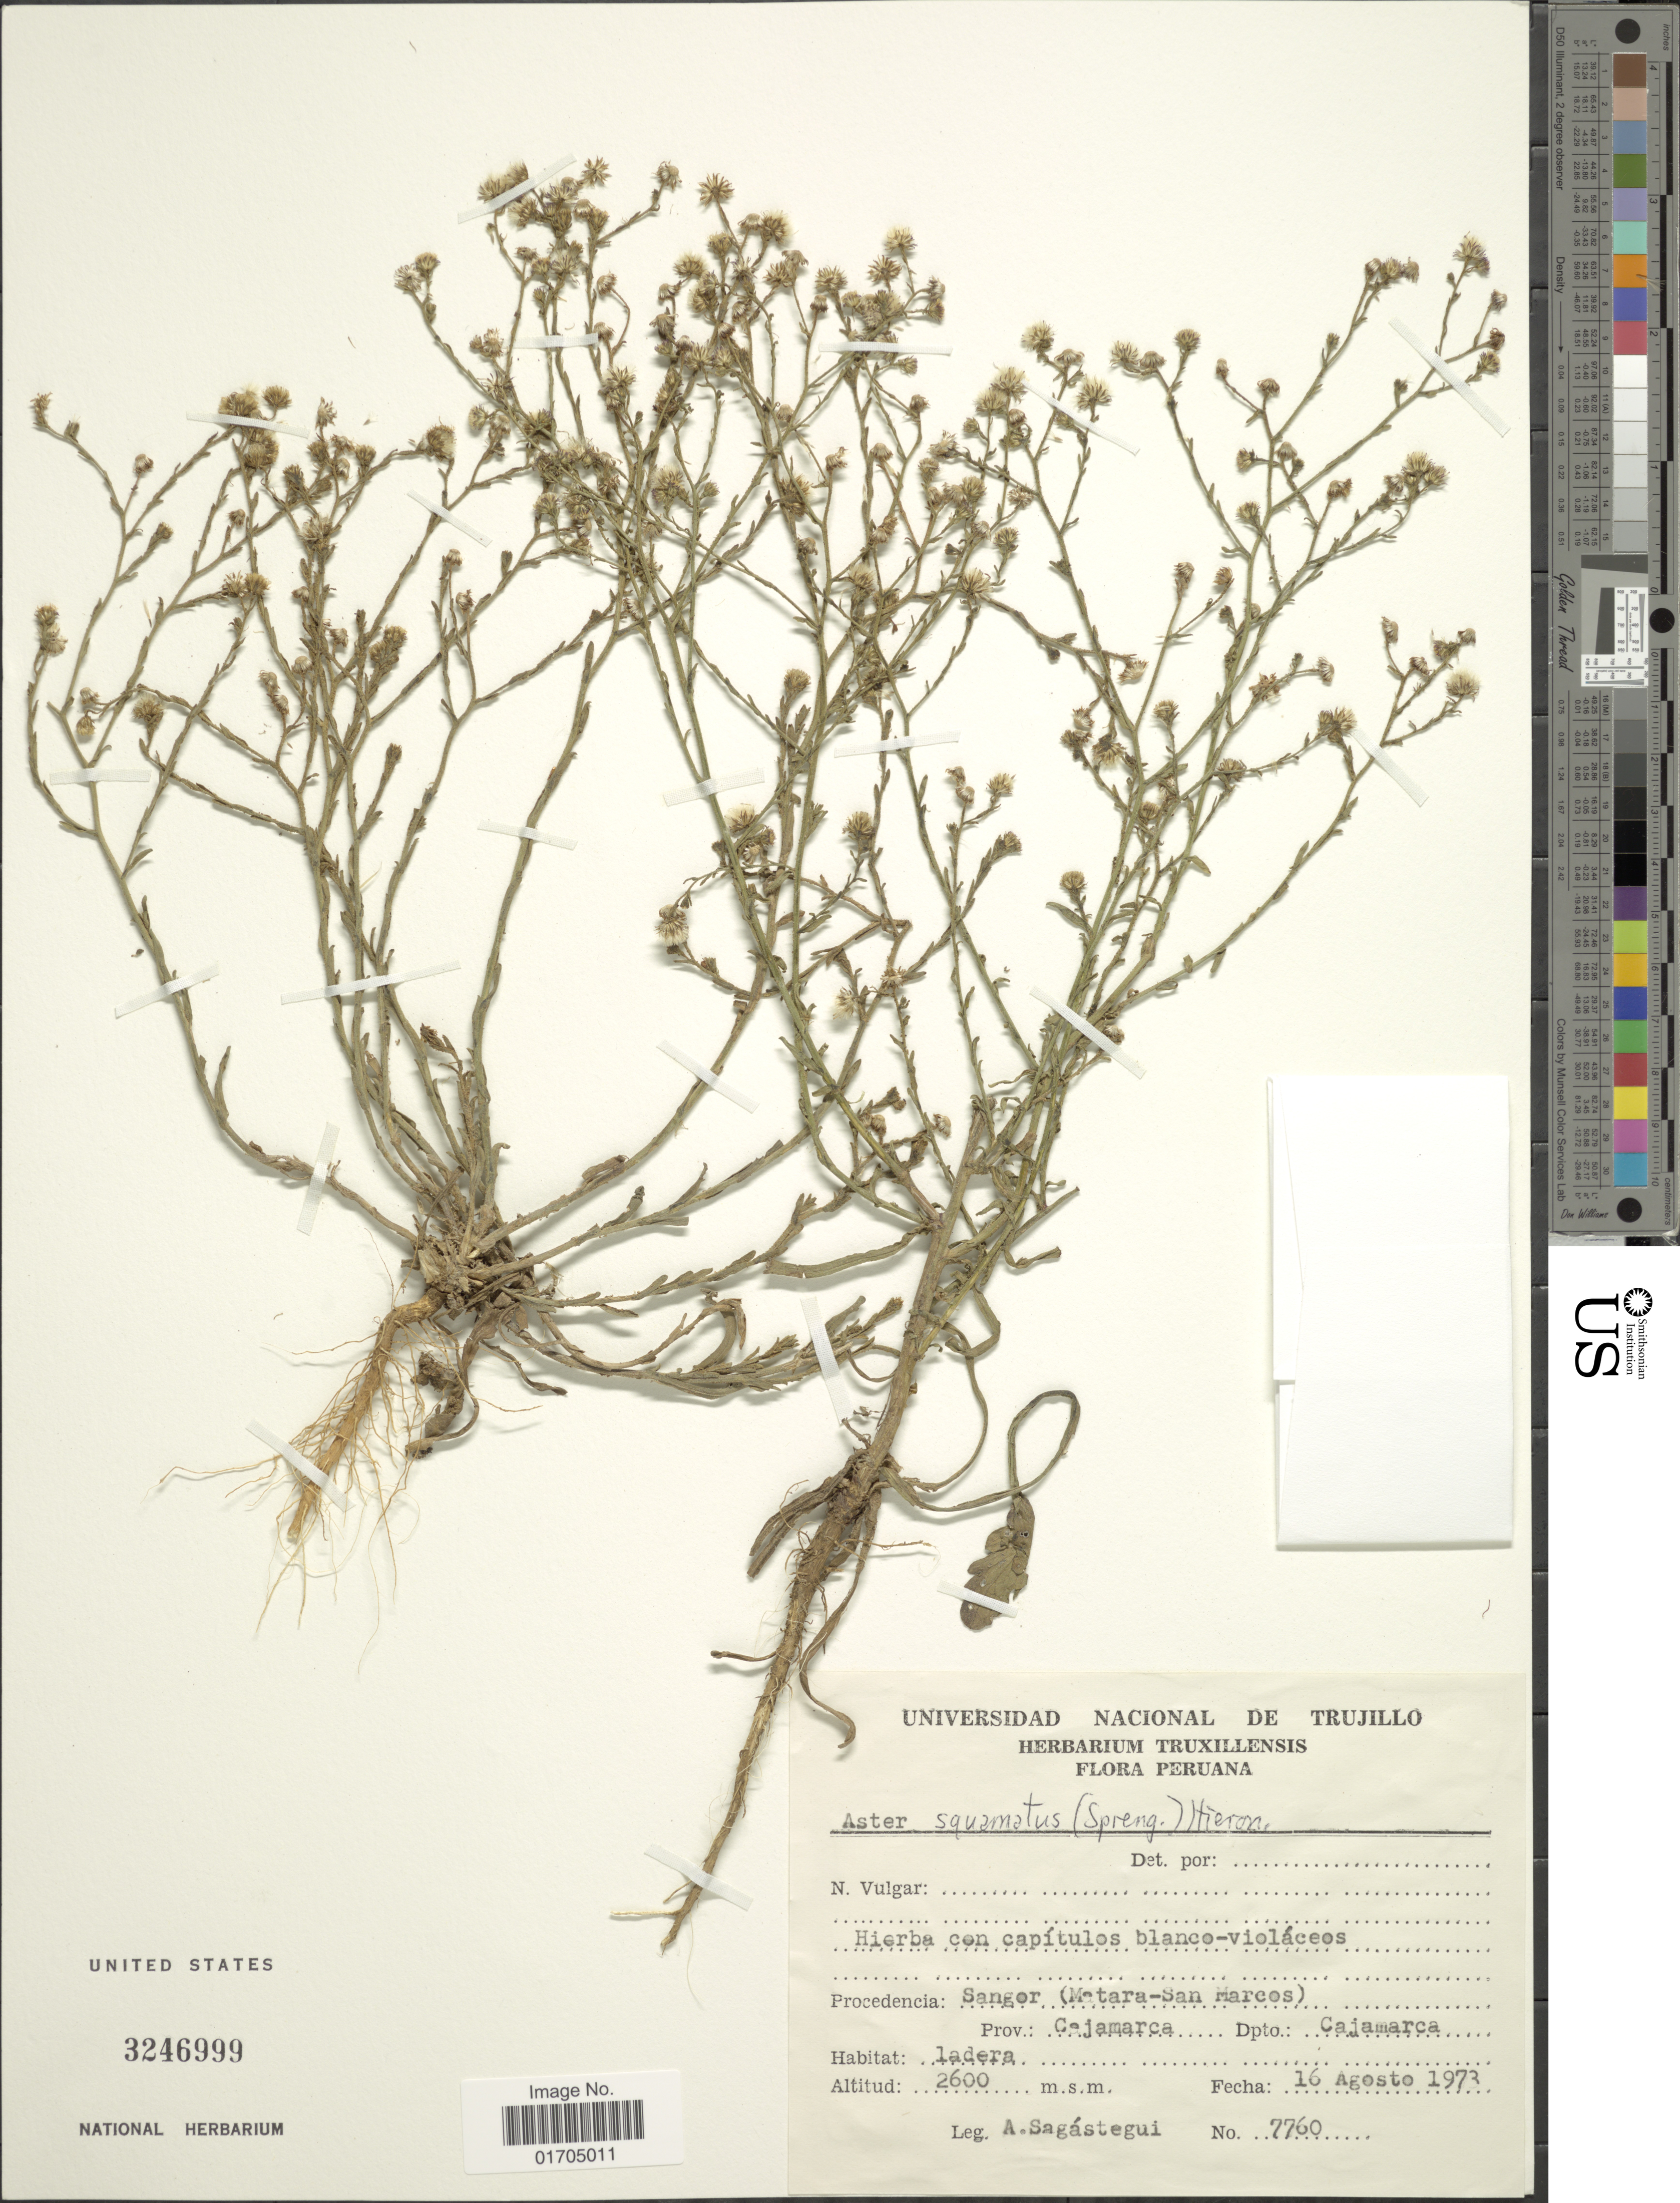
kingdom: Plantae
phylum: Tracheophyta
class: Magnoliopsida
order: Asterales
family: Asteraceae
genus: Symphyotrichum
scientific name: Symphyotrichum squamatum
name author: (Spreng.) G.L. Nesom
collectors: A. Sagástegui A.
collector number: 7760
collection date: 1973-08-16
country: Peru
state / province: Cajamarca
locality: Procedencia: Sangor (Matara-San Marcos), Dpto: Cajamarca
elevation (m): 2600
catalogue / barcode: US 3246999